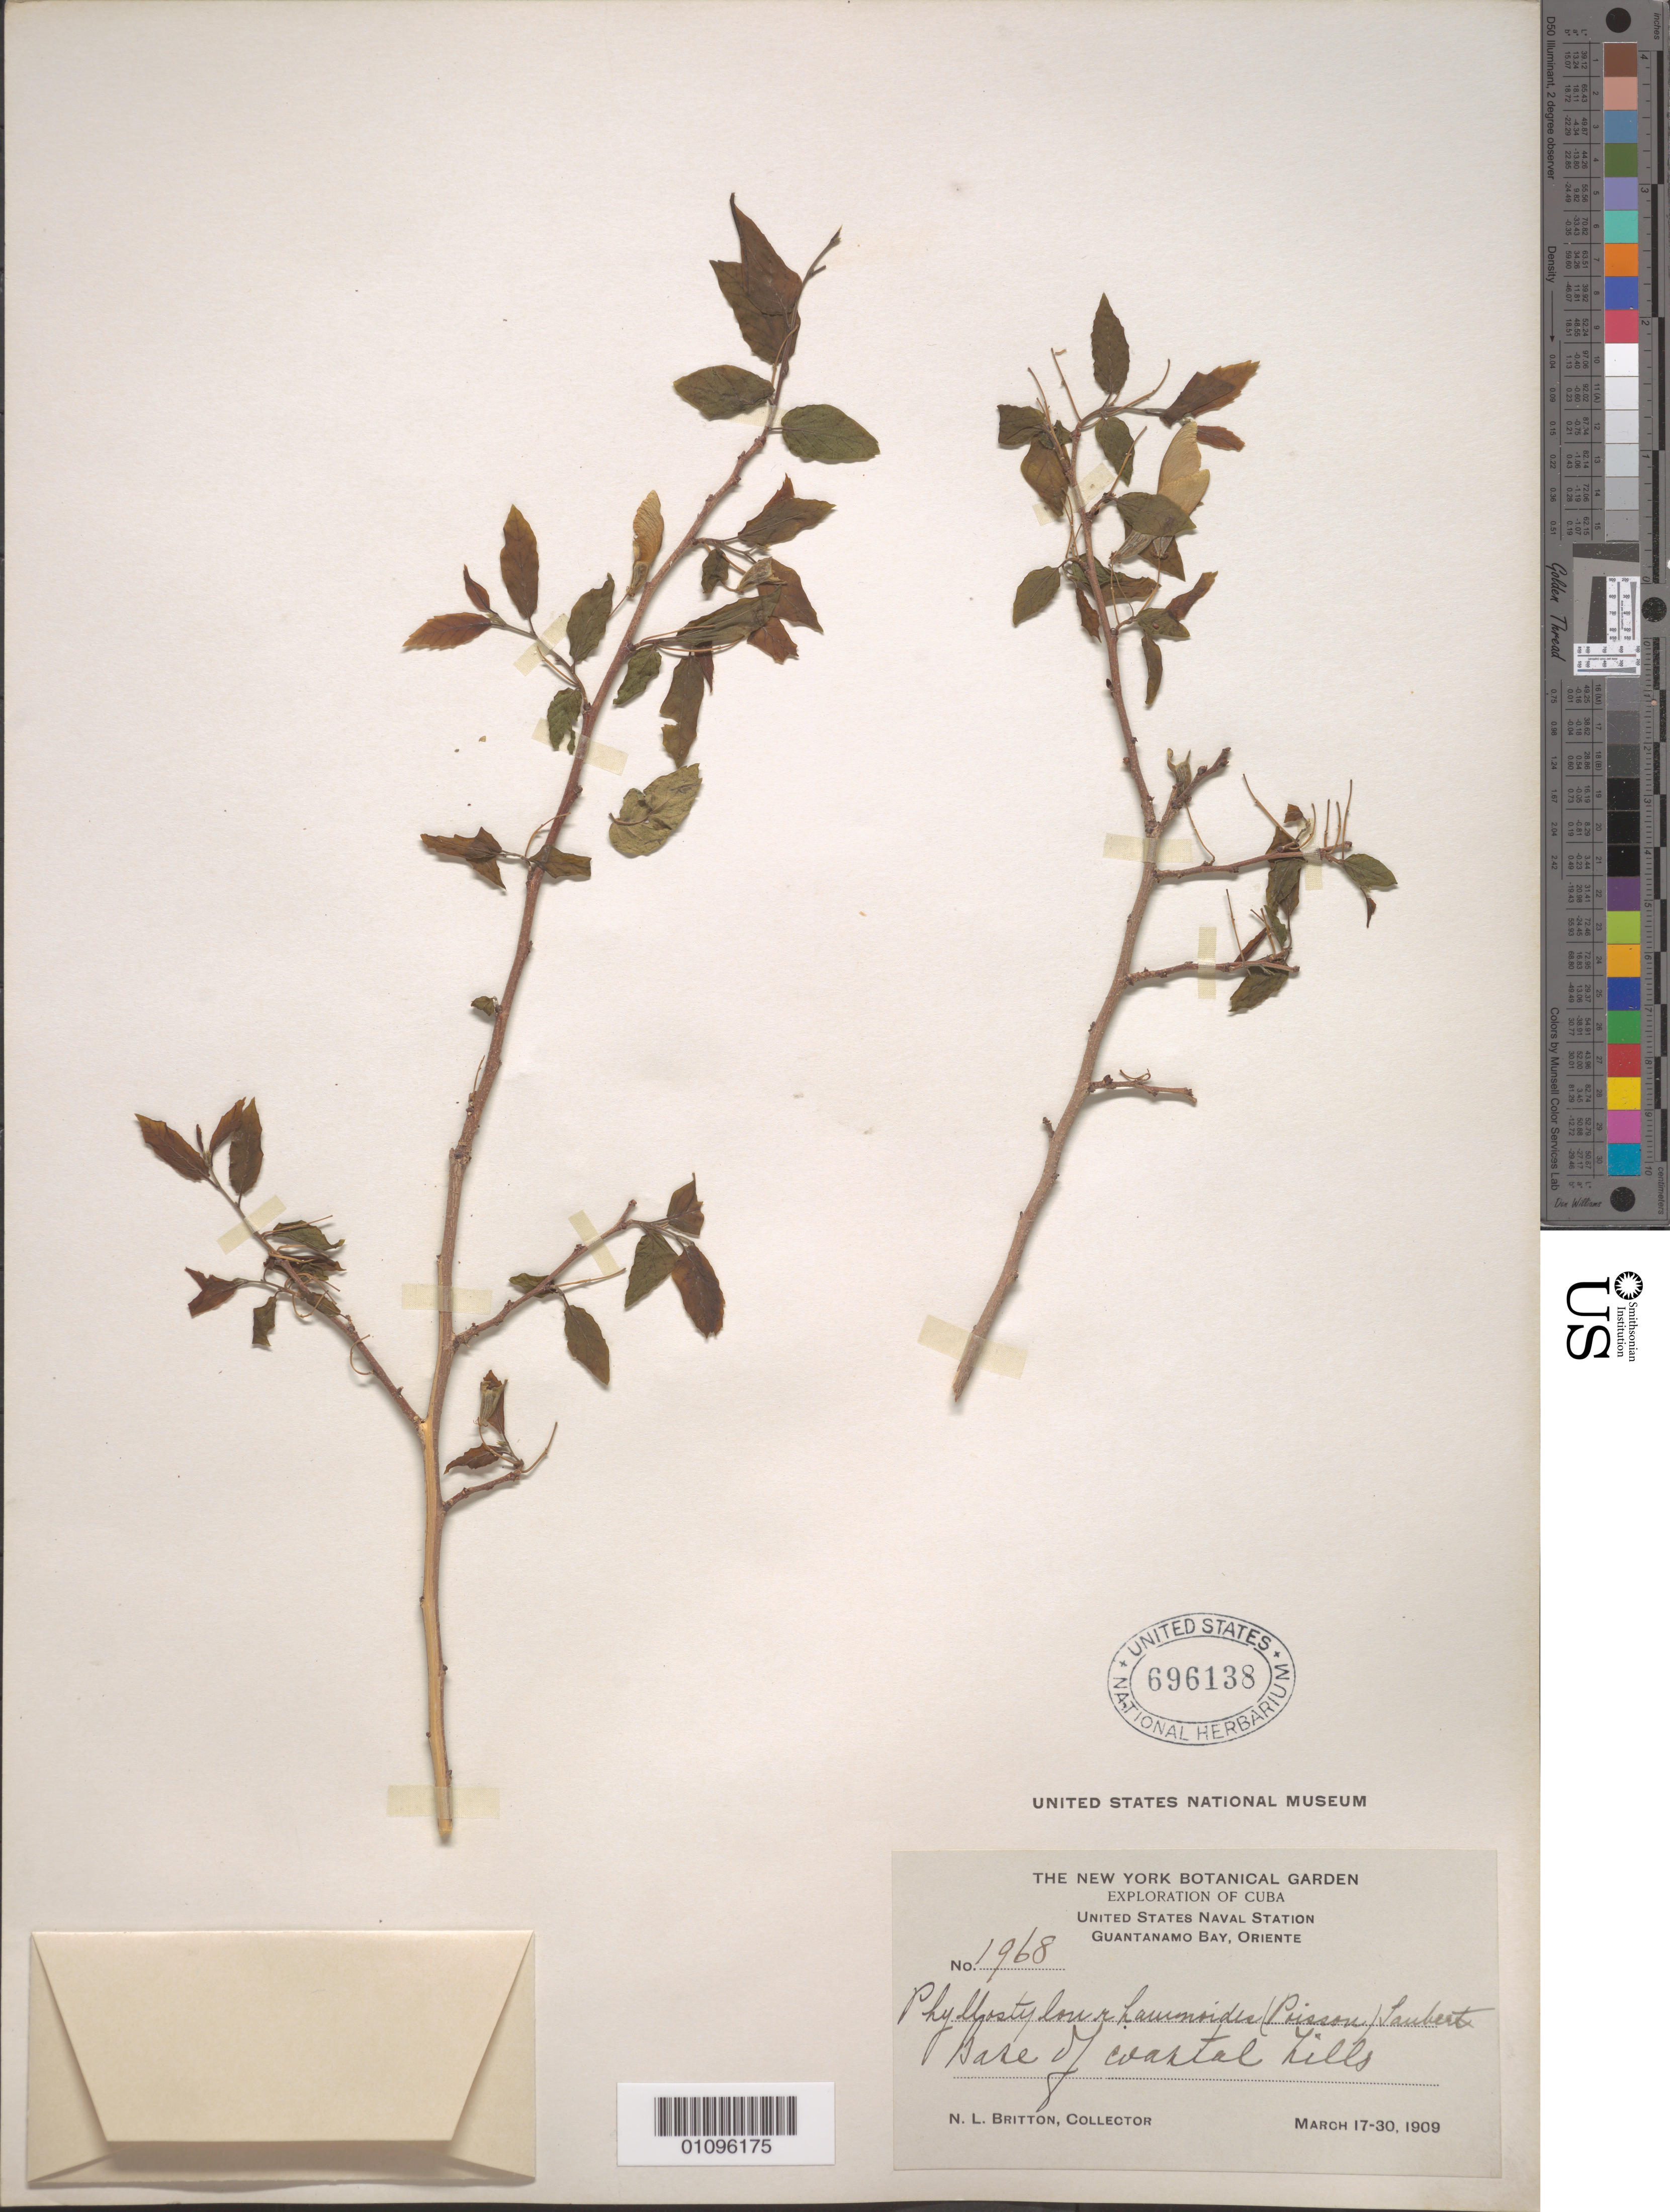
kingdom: Plantae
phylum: Tracheophyta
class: Magnoliopsida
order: Rosales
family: Ulmaceae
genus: Phyllostylon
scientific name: Phyllostylon rhamnoides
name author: (J. Poiss.) Taub.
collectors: N. Britton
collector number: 1968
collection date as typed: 17 Mar 1909 to 30 Mar 1909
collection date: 1909-03-17/1909-03-30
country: Cuba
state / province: Guantanamo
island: Cuba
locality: Guantánamo Bay, US Naval Station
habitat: Base of coastal hills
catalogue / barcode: US 696138